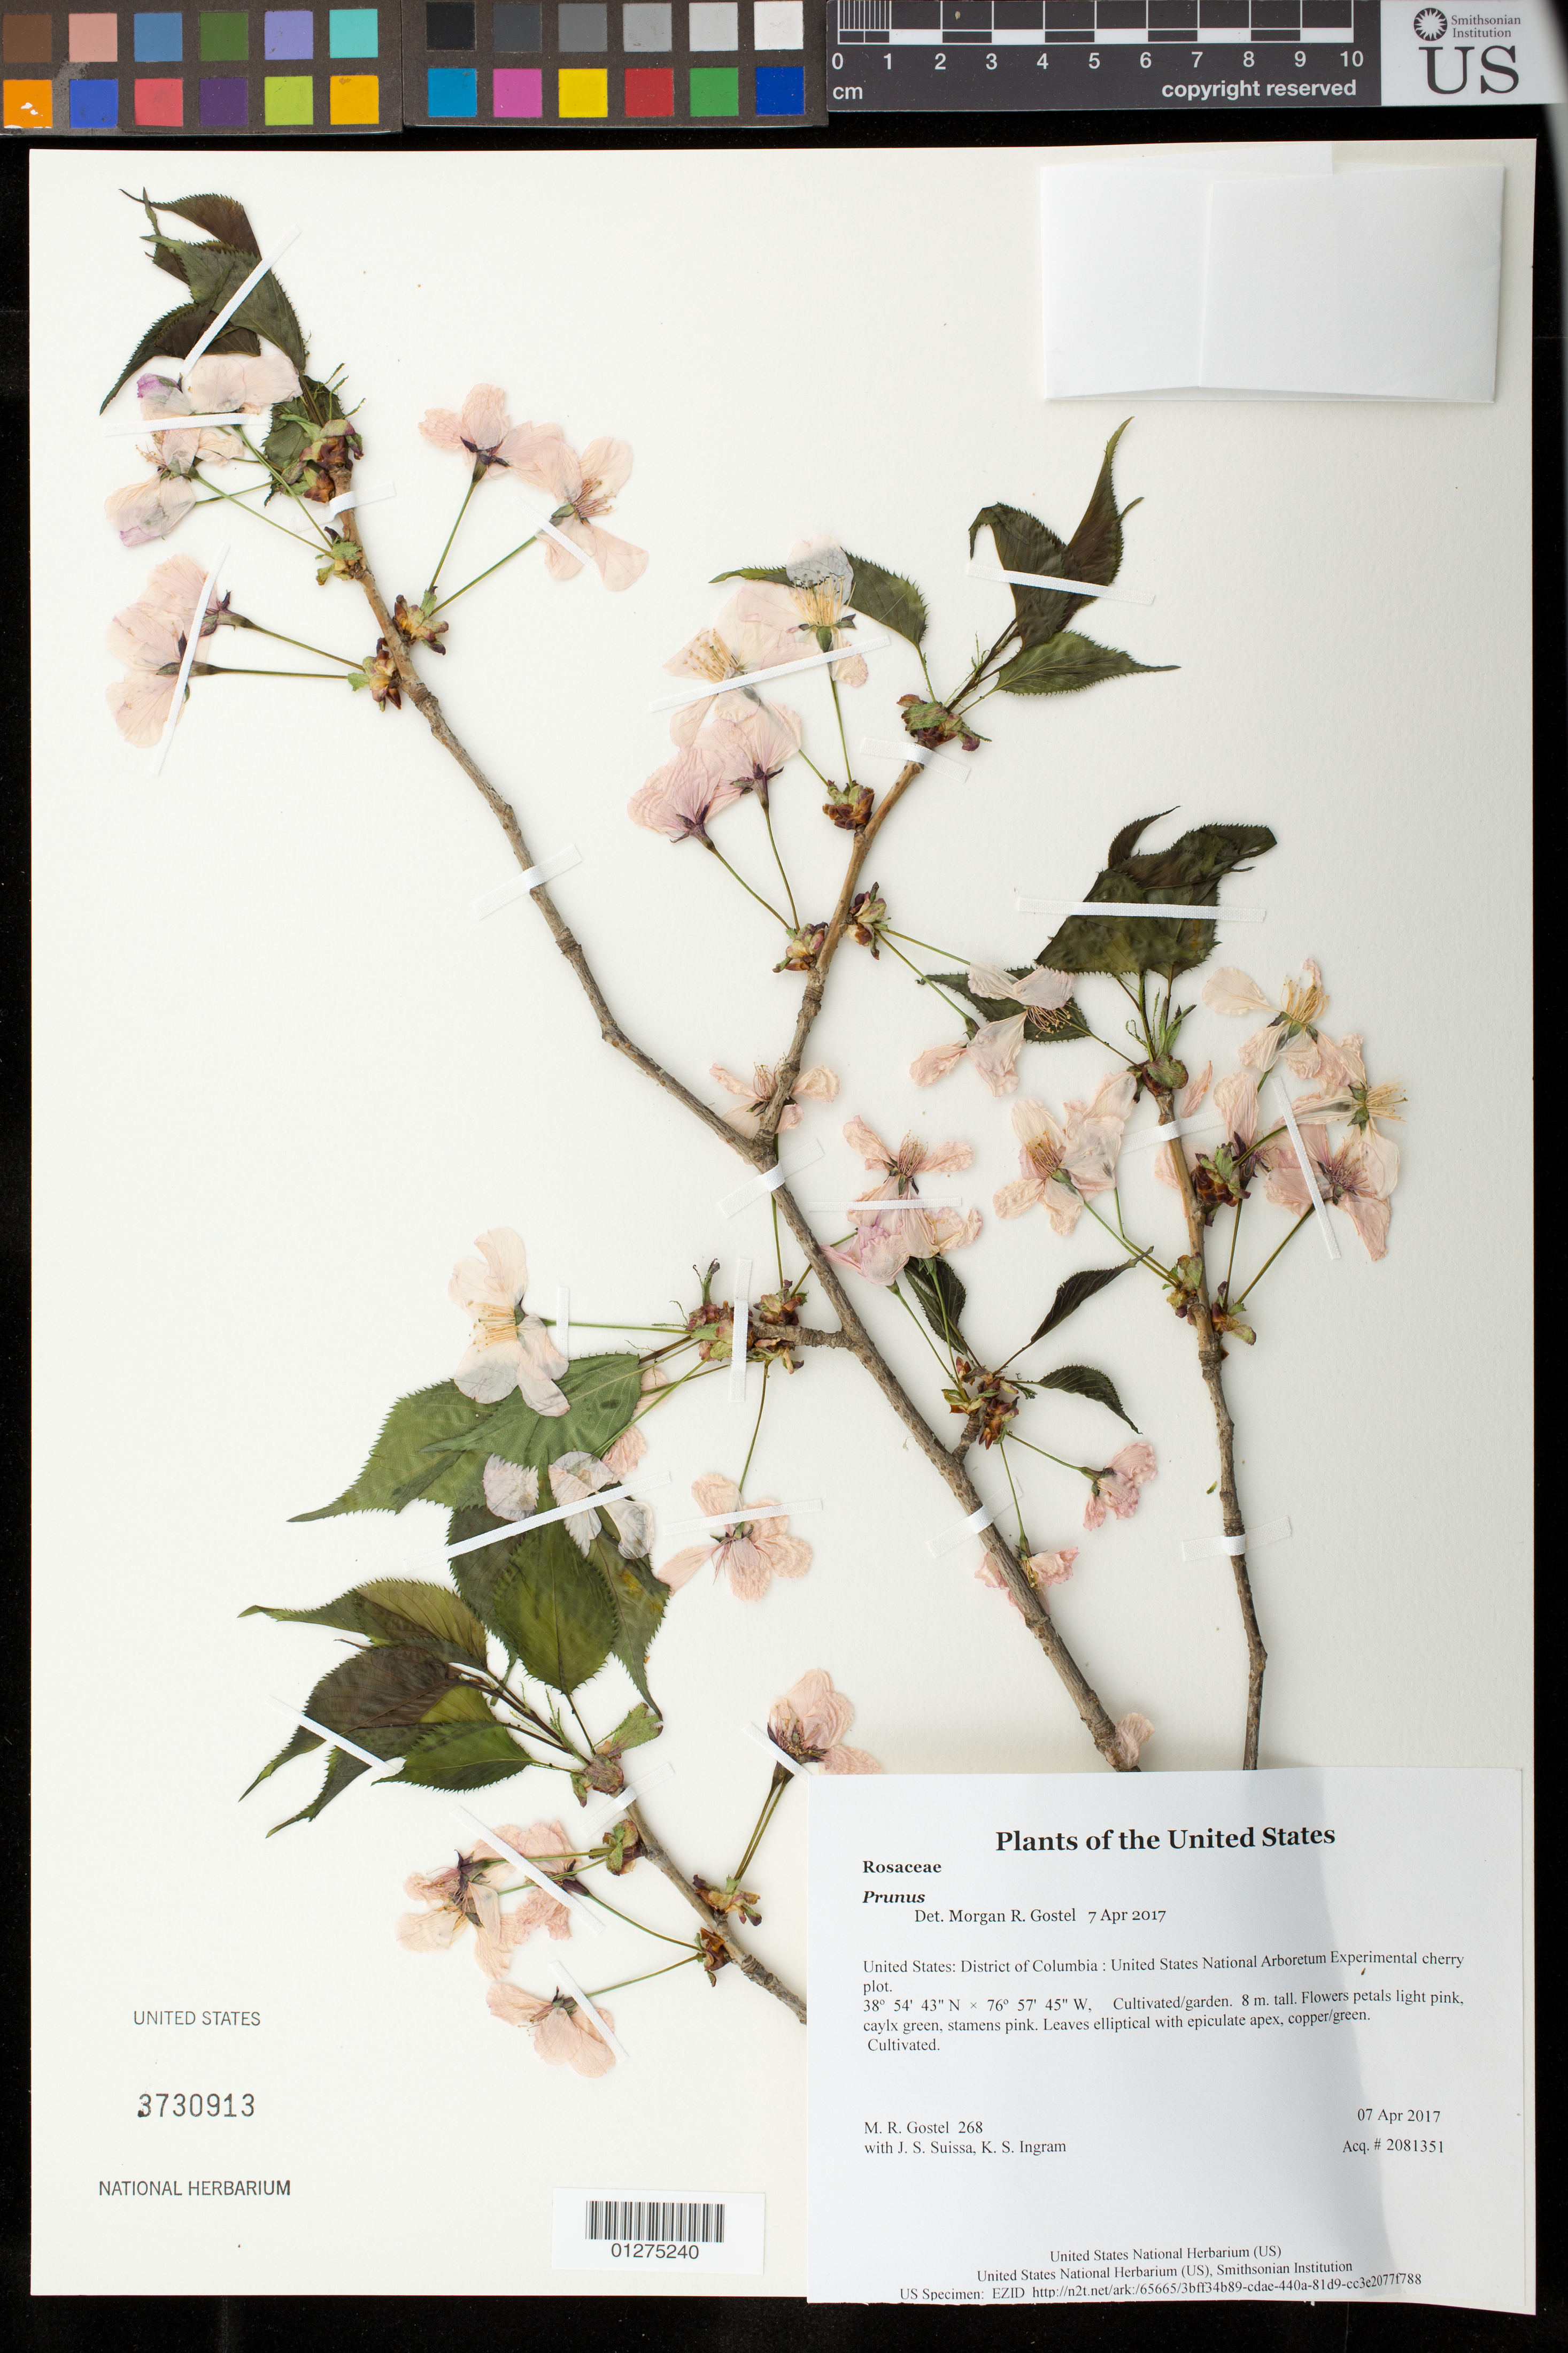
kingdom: Plantae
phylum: Tracheophyta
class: Magnoliopsida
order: Rosales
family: Rosaceae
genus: Prunus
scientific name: Prunus sp.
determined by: Gostel, M. R.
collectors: M. R. Gostel, J. S. Suissa & K. S. Ingram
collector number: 268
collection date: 2017-04-07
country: United States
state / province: District of Columbia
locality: United States National Arboretum Experimental cherry plot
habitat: Cultivated/garden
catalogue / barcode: US 3730913